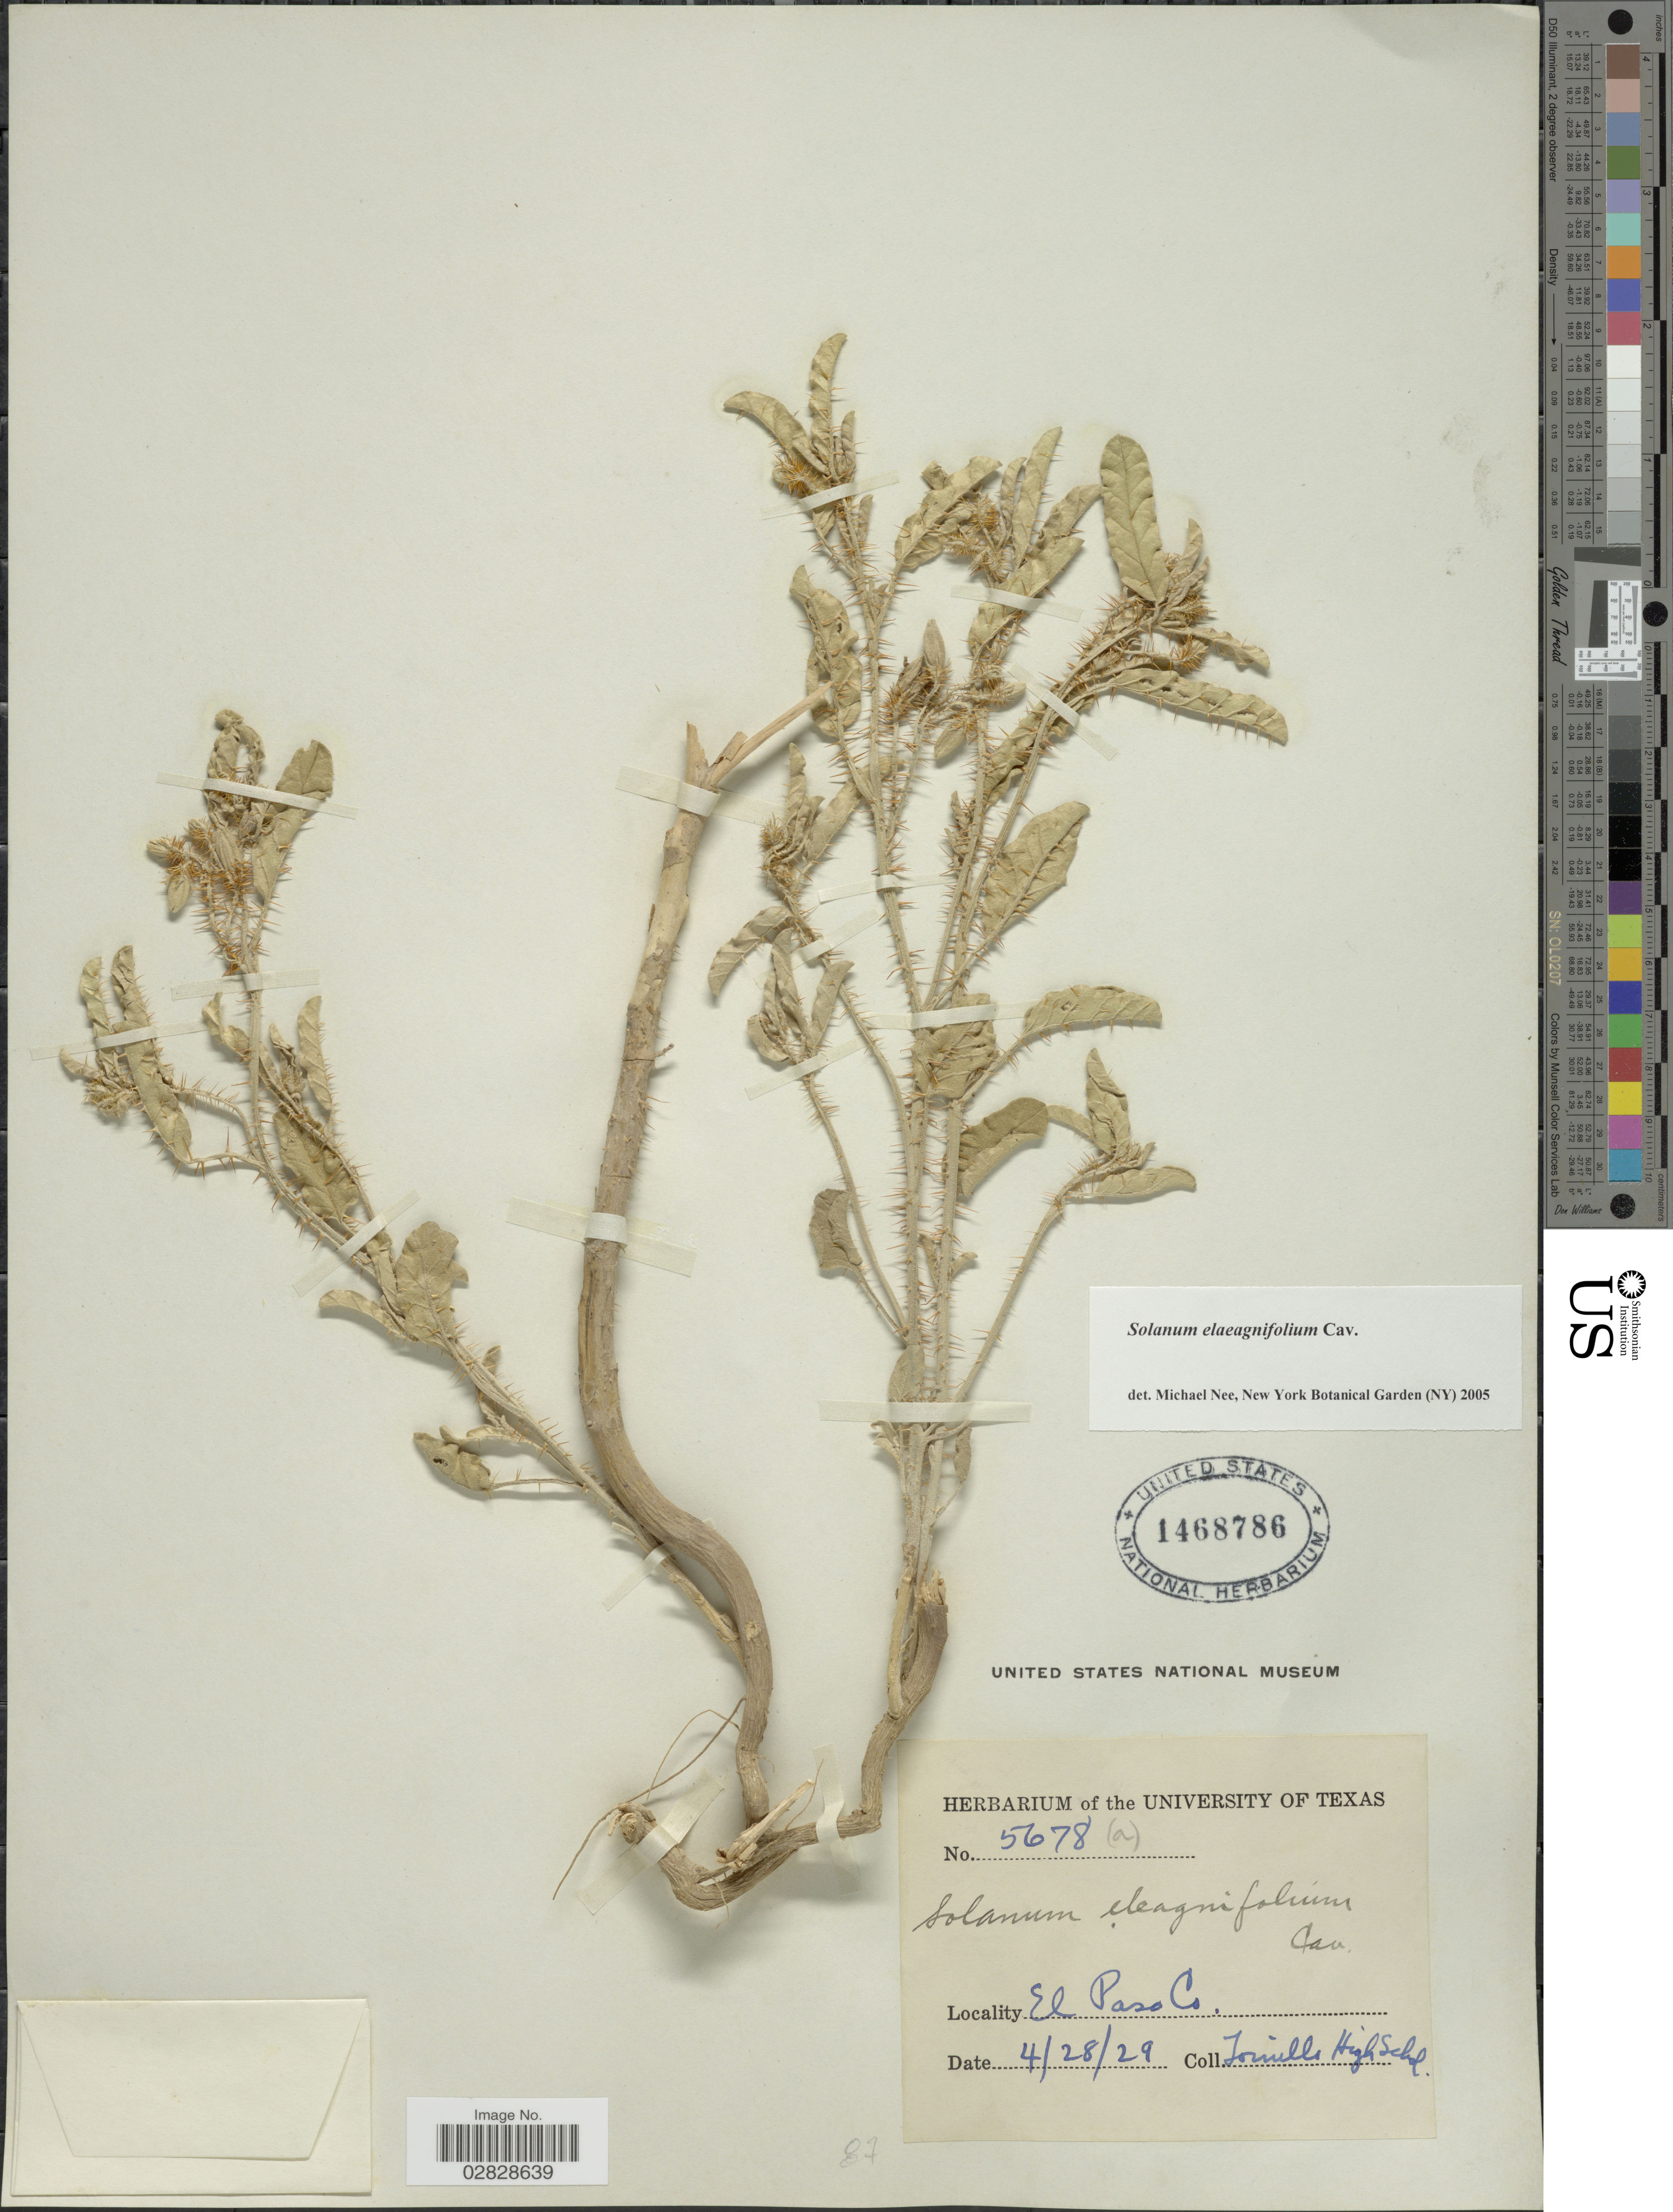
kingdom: Plantae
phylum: Tracheophyta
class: Magnoliopsida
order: Solanales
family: Solanaceae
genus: Solanum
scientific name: Solanum elaeagnifolium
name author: Cav.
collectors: Tormillo High School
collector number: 5678(a)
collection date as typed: Transcribed d/m/y: 28/4/29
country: United States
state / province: Texas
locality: El Paso Co.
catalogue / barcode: US 1468786